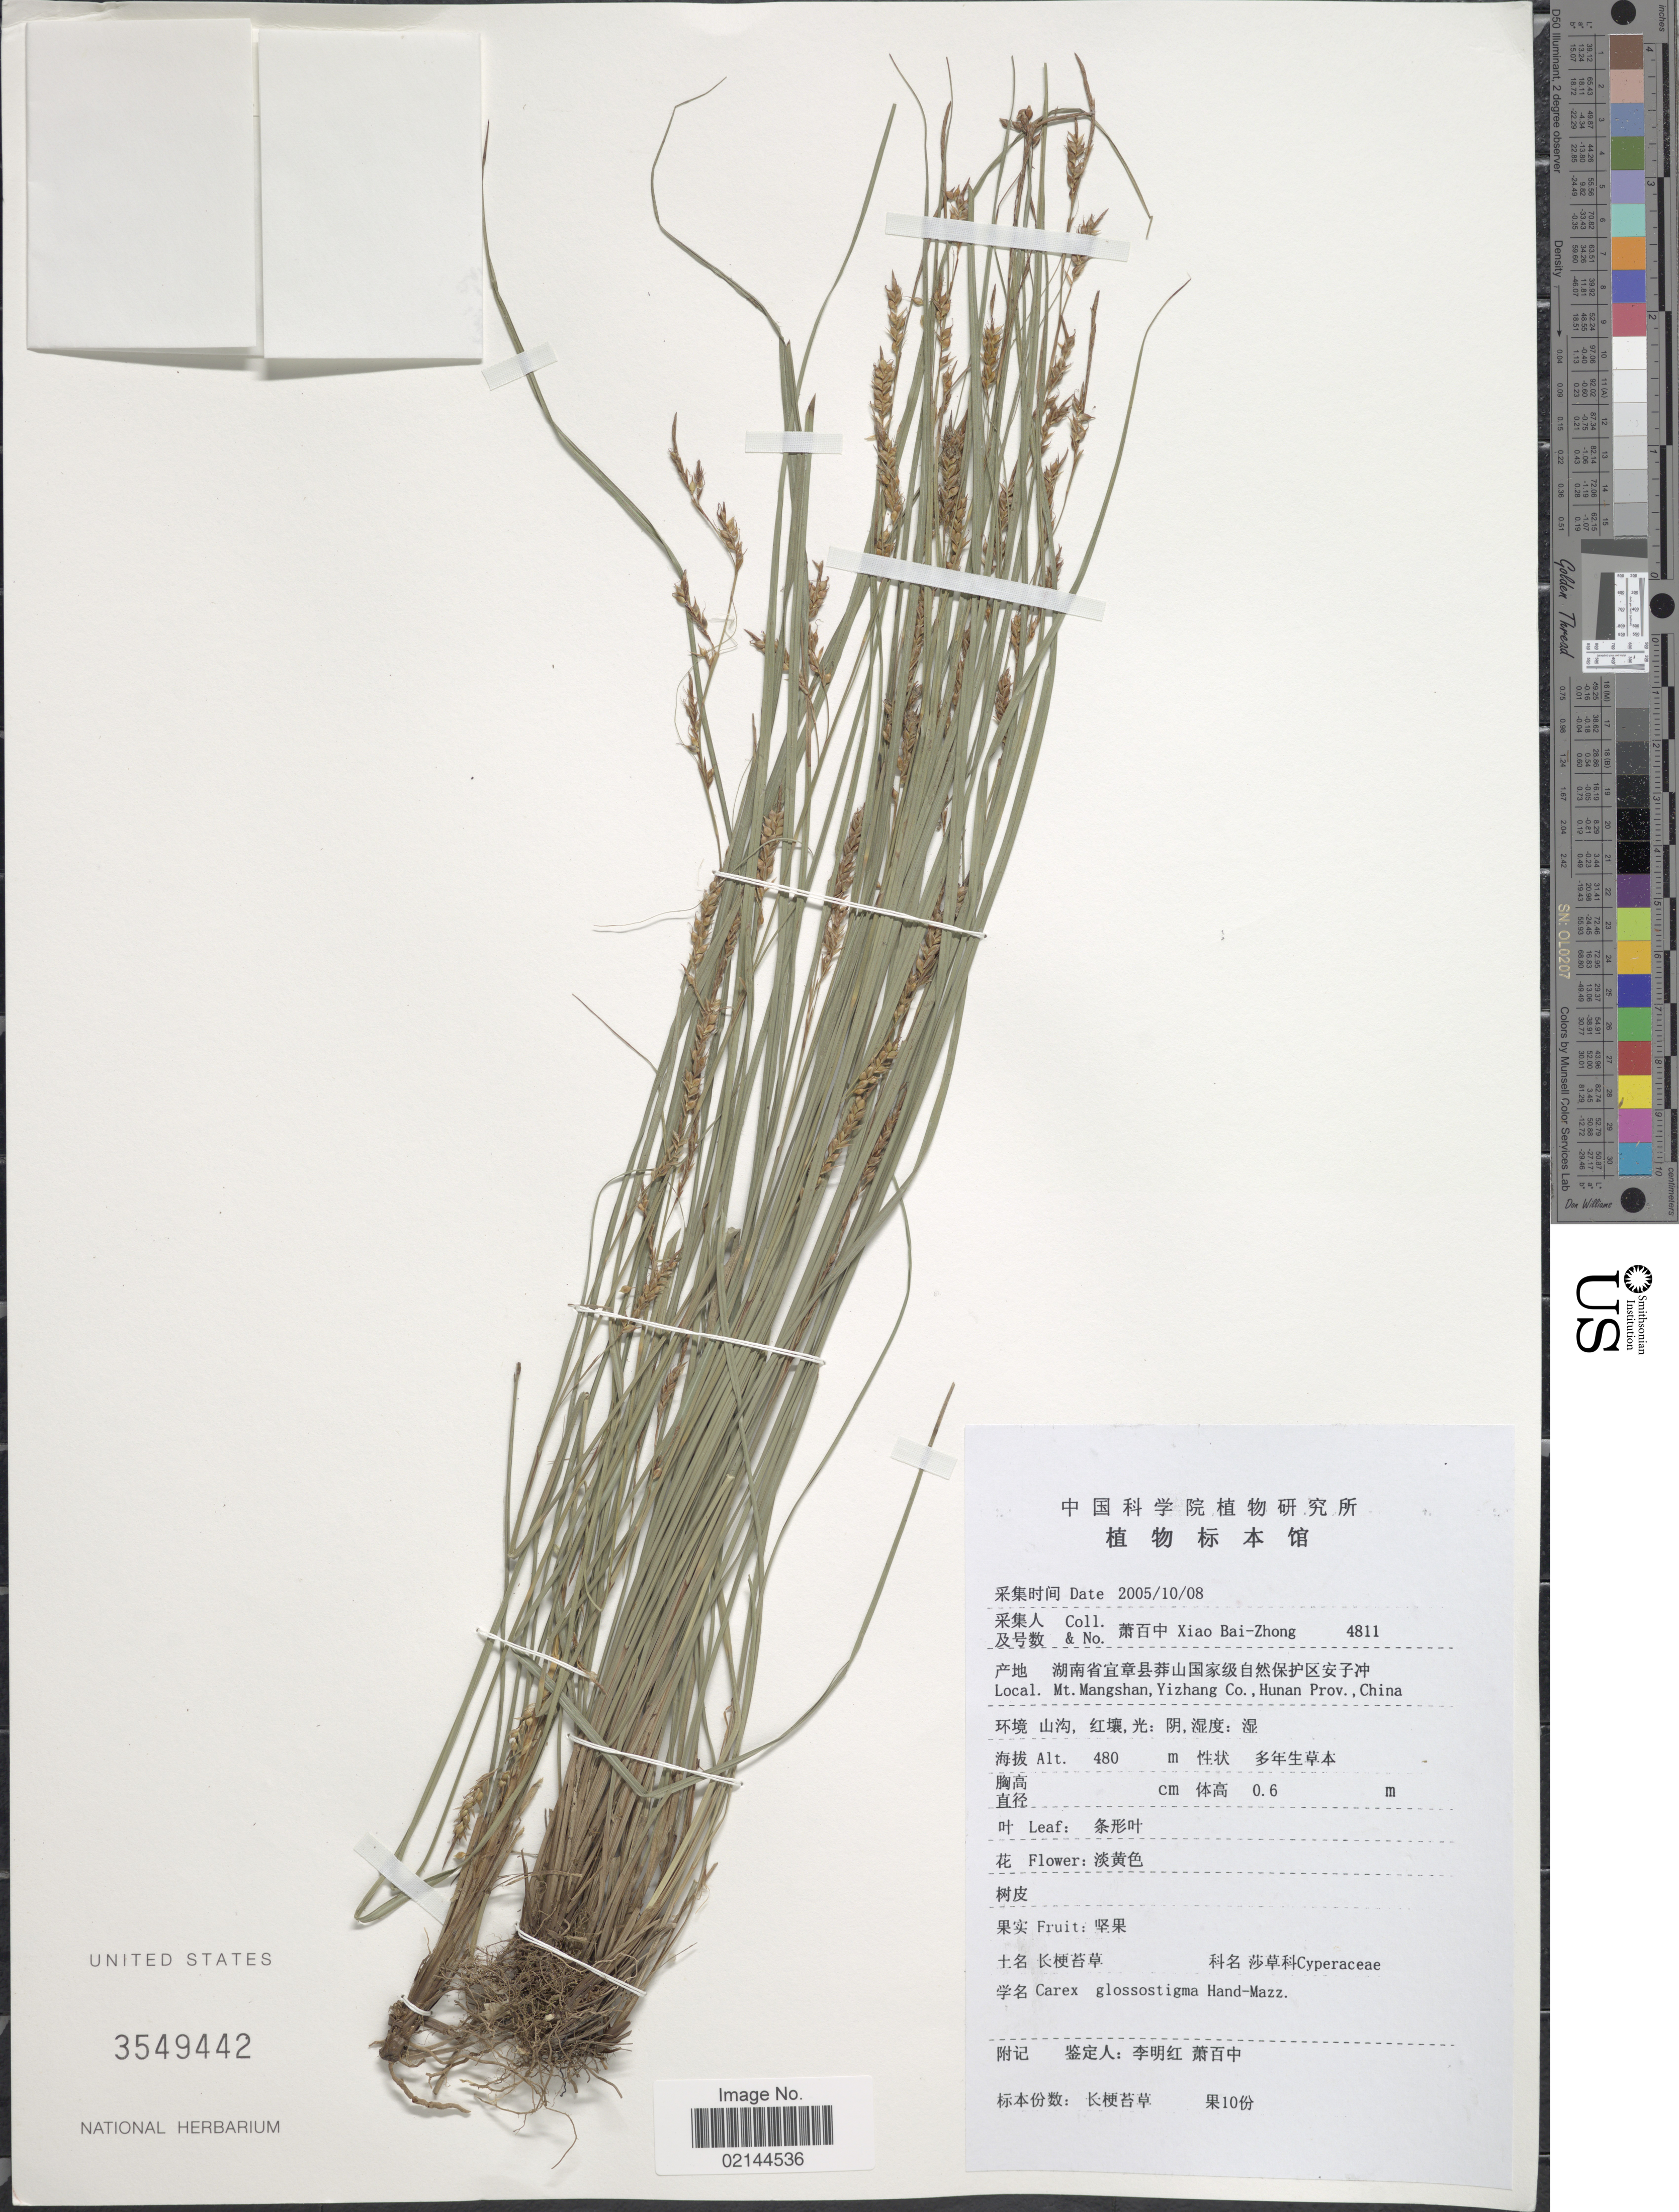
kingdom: Plantae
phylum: Tracheophyta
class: Liliopsida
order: Poales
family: Cyperaceae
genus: Carex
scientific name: Carex glossostigma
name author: Hand.-Mazz.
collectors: B. Z. Xiao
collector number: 4811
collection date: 2005-10-08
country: China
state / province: Hunan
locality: Mt. Mangshan, Yizhang Co.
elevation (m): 480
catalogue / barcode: US 3549442